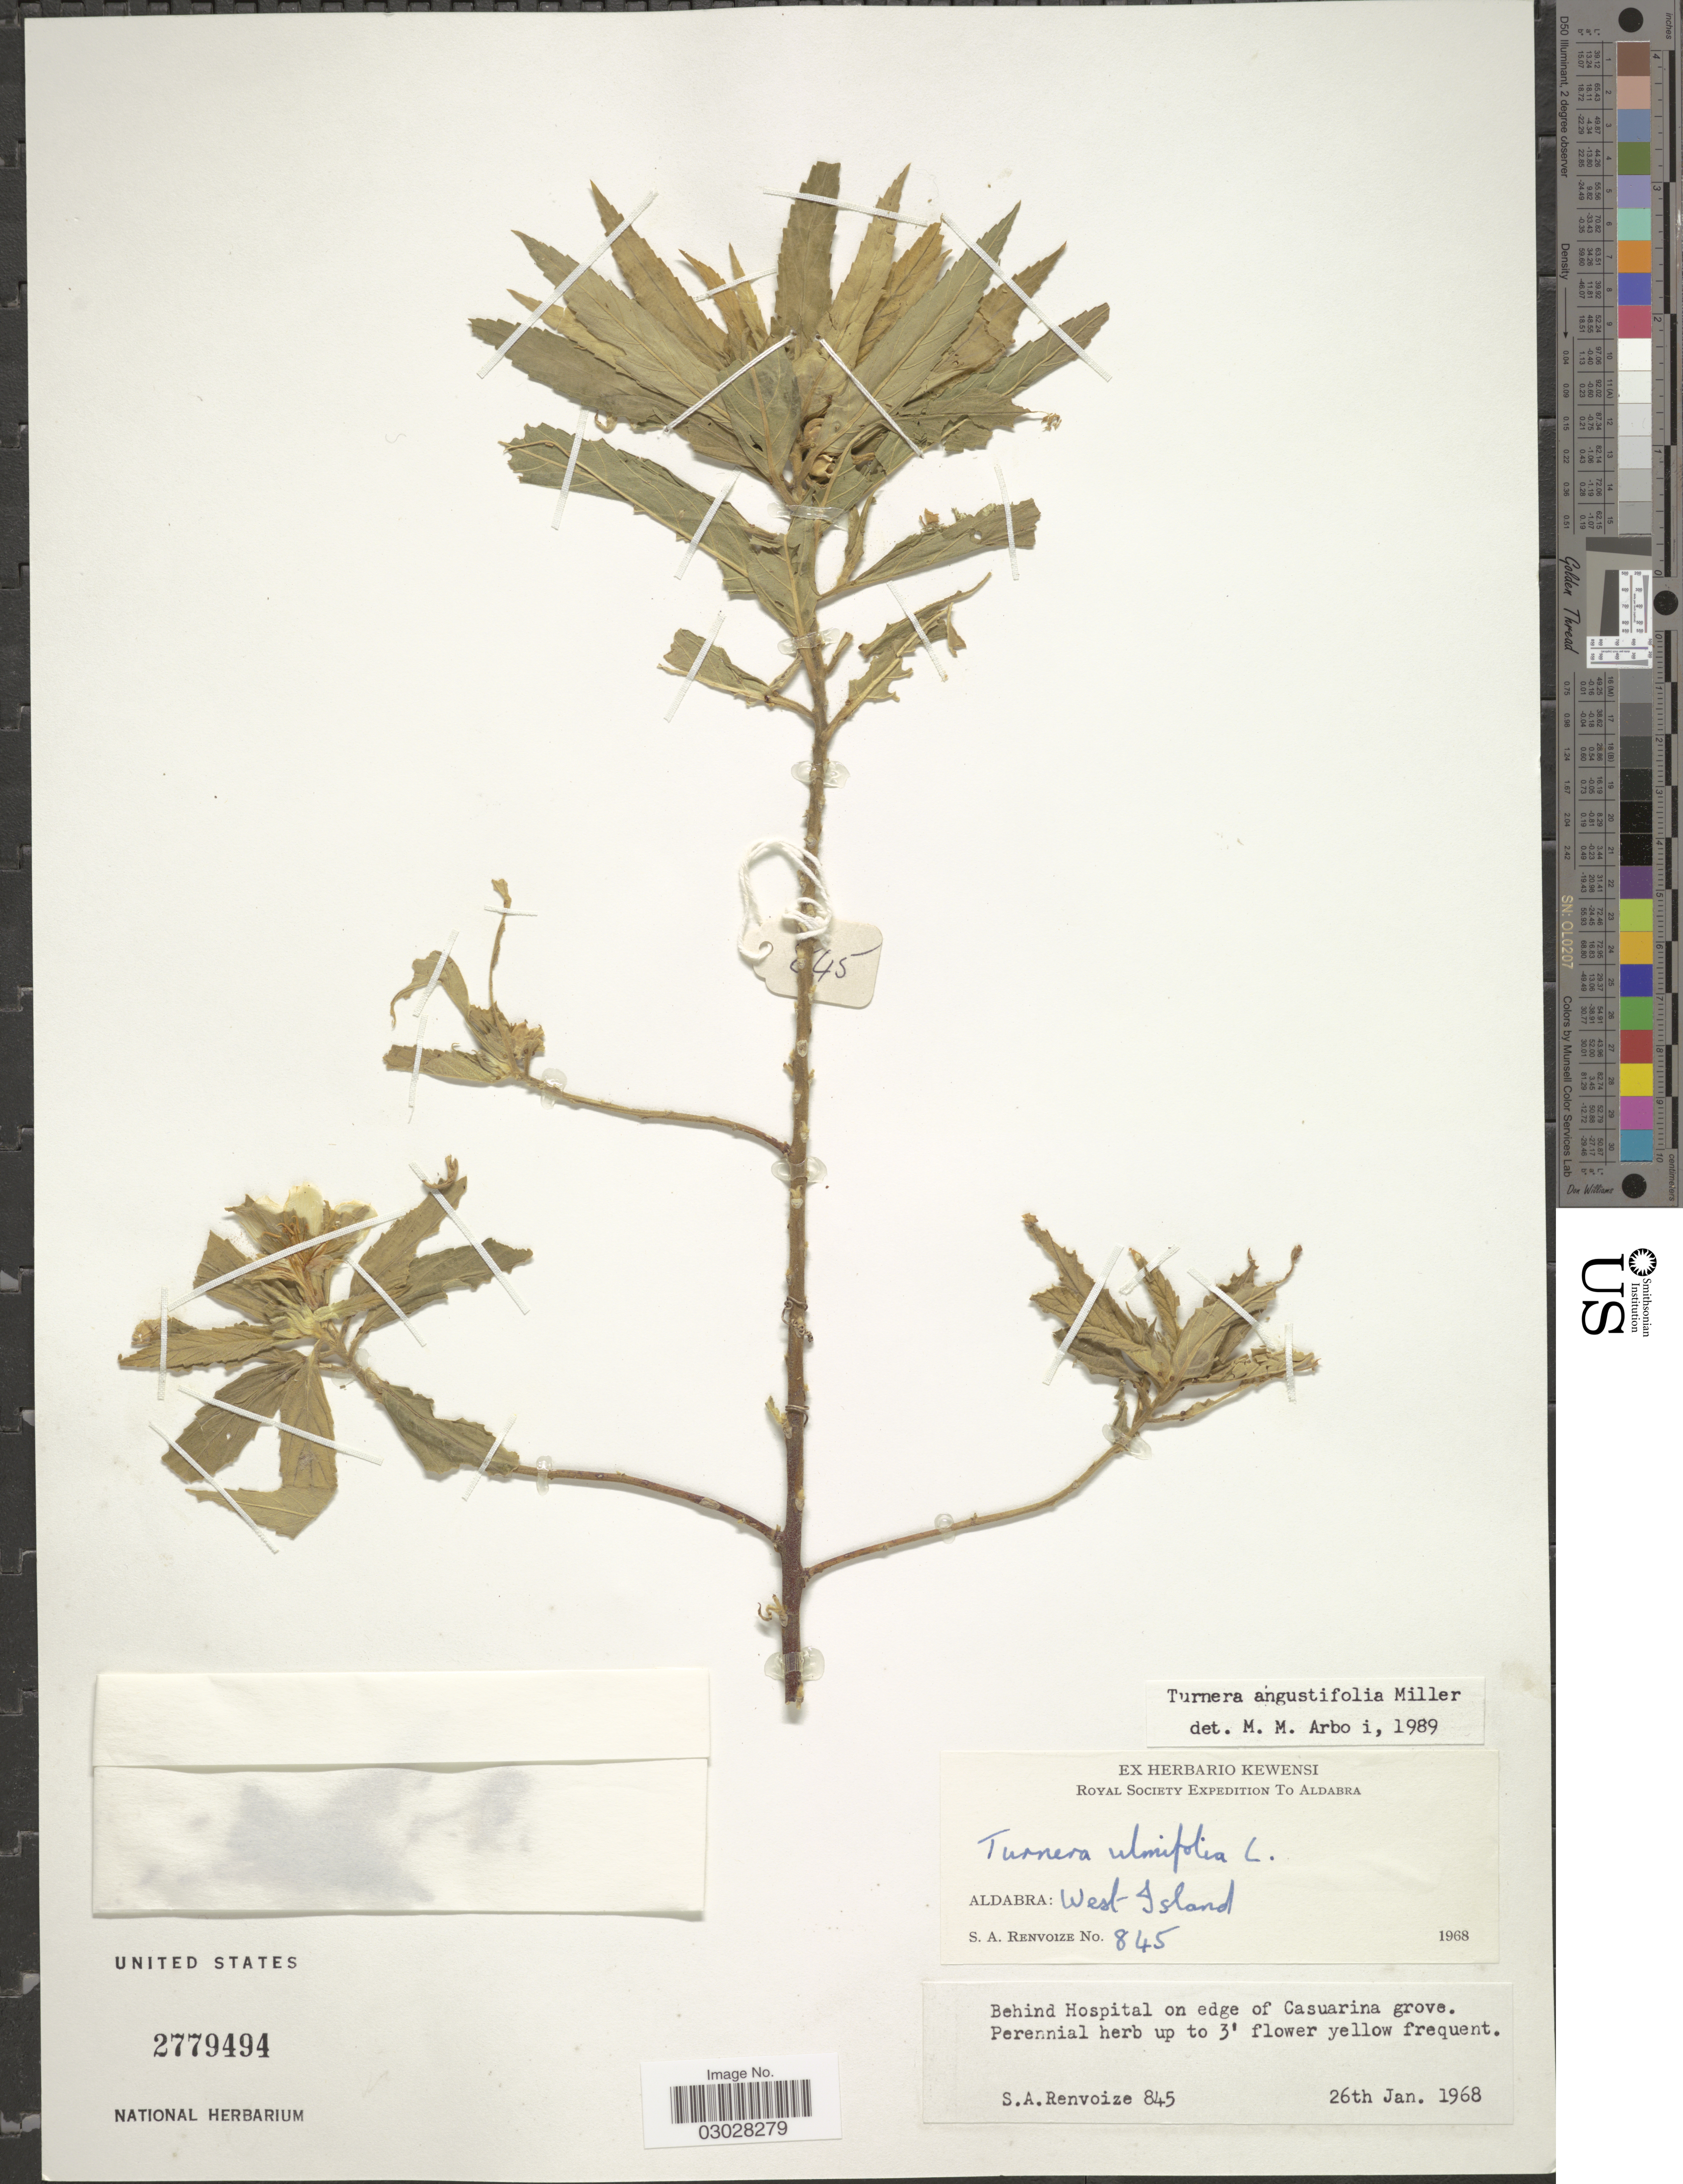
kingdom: Plantae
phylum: Tracheophyta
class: Magnoliopsida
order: Malpighiales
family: Turneraceae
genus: Turnera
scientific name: Turnera ulmifolia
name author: L.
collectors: S. A. Renvoize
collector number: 845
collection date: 1968-01-26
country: Seychelles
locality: Aldabra: West Island. Behind Hospital on edge of Casuarina grove.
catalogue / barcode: US 2779494